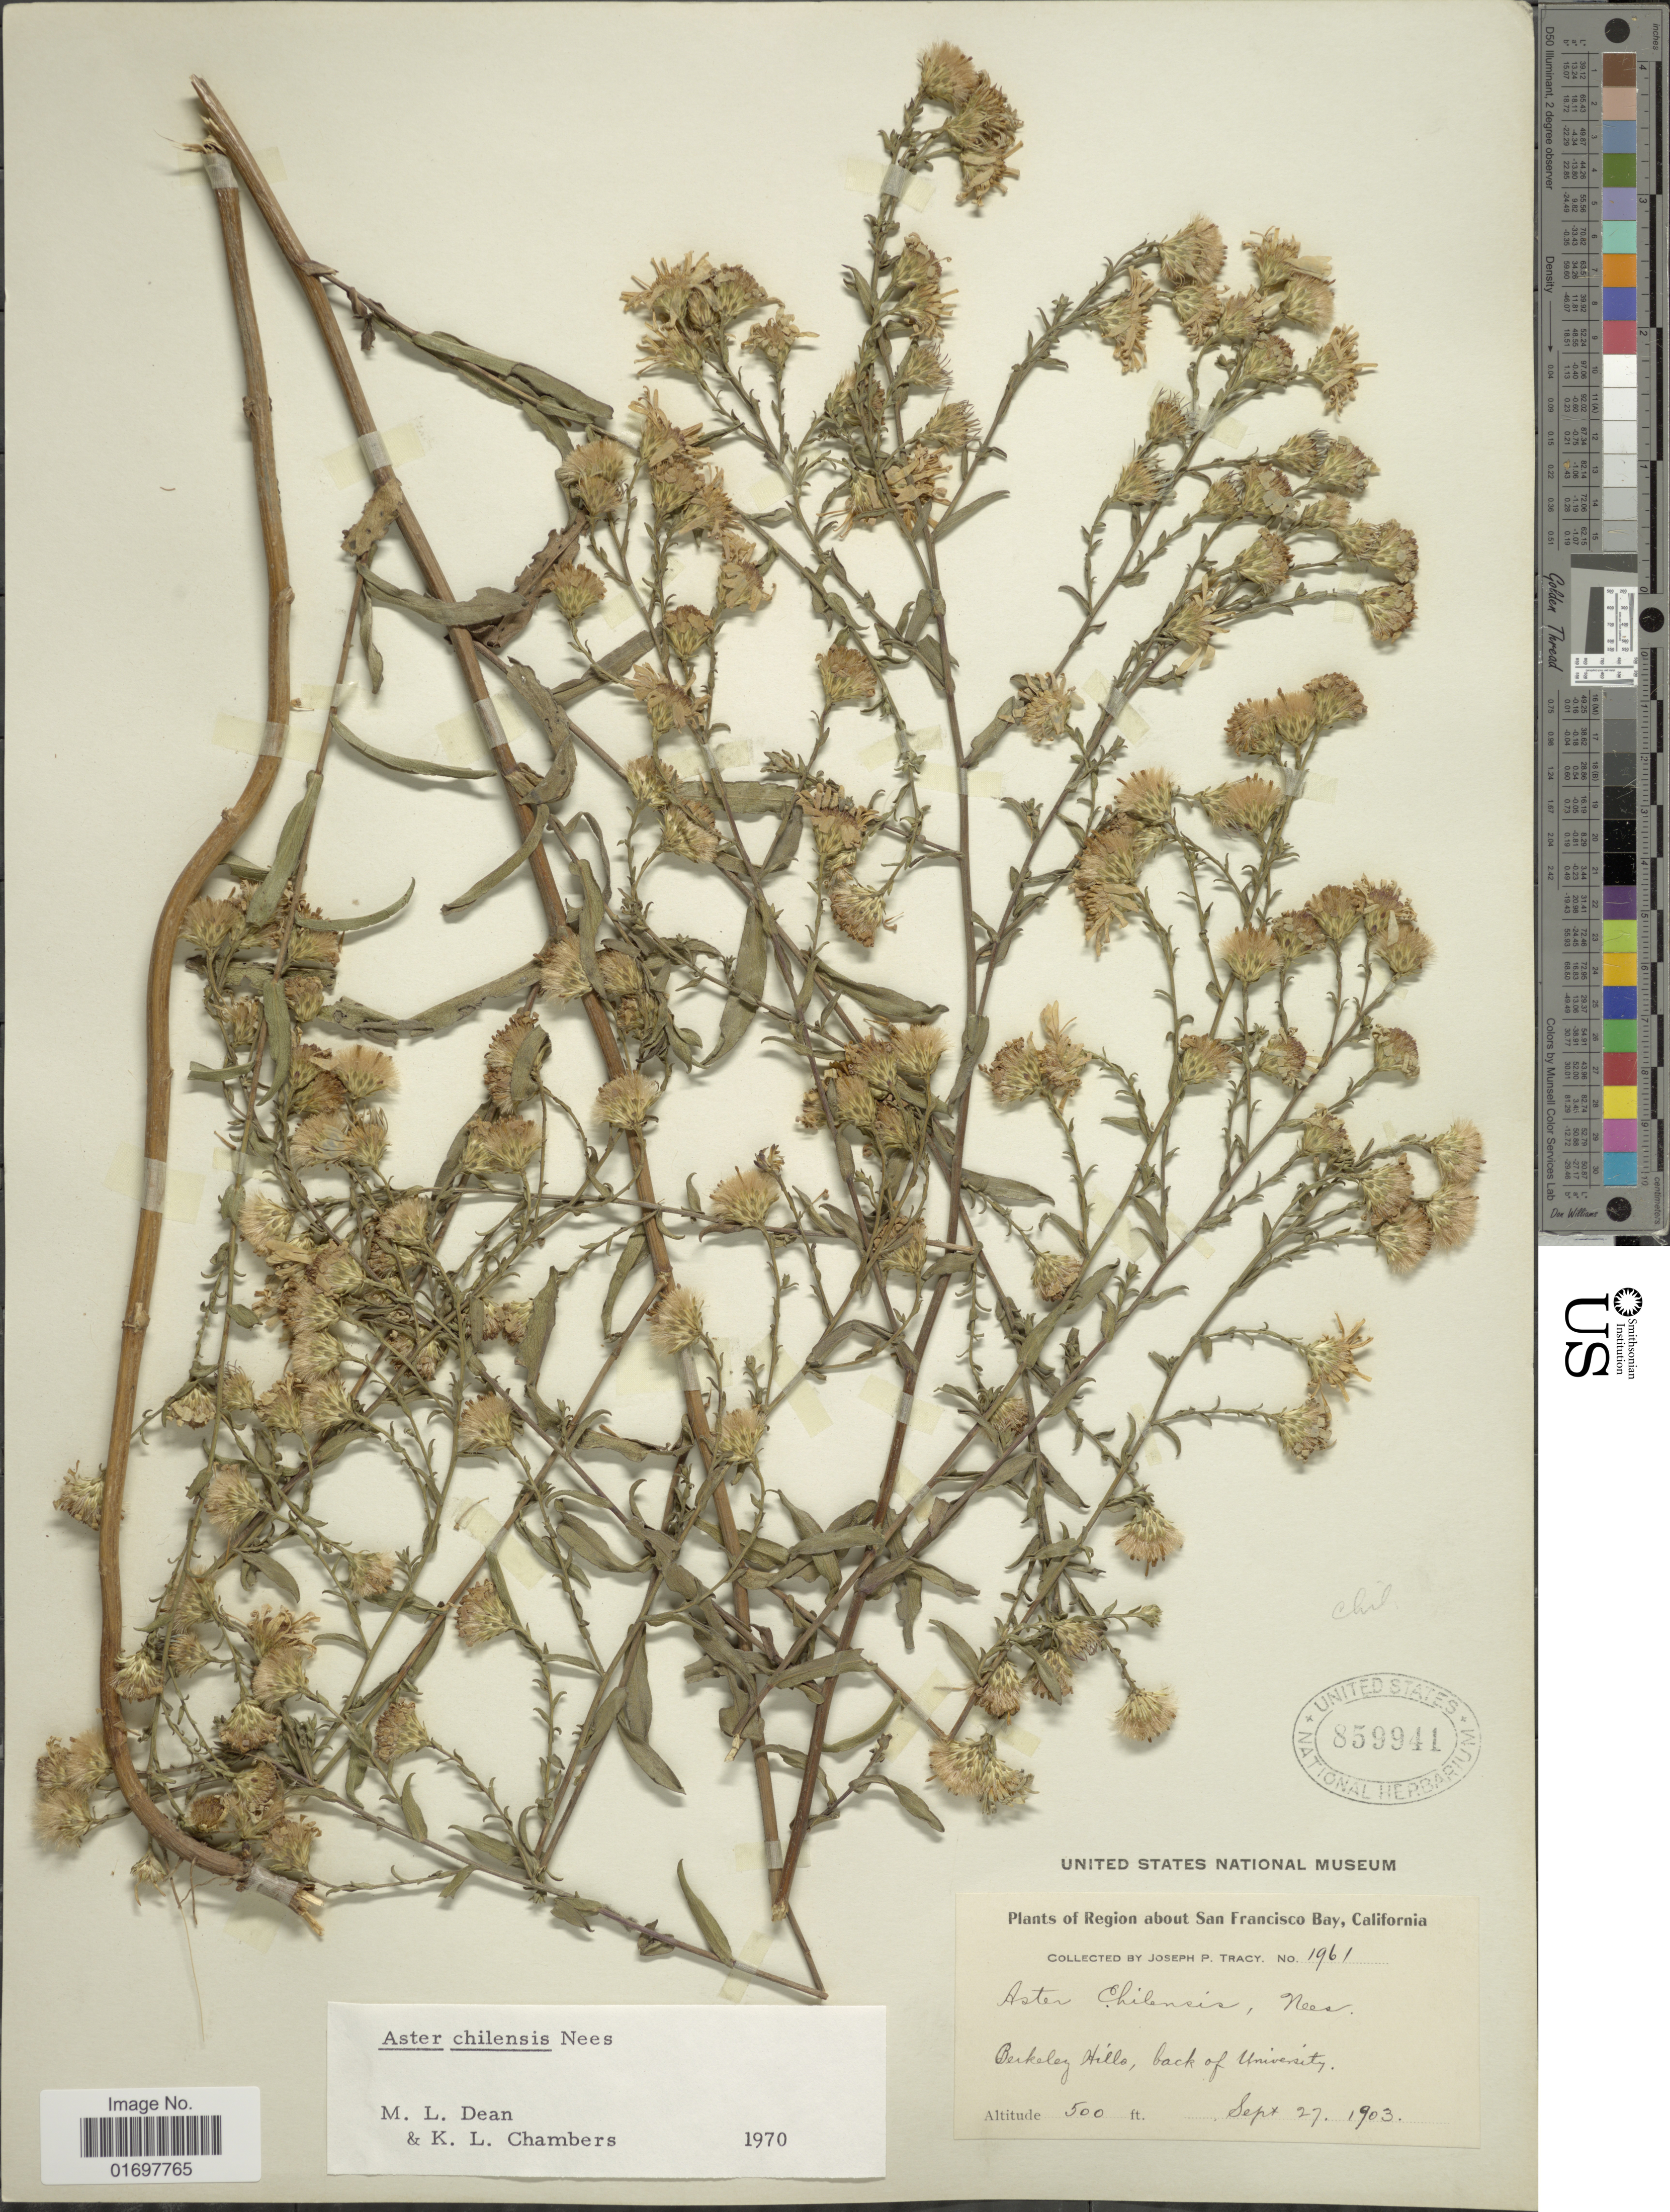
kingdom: Plantae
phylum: Tracheophyta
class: Magnoliopsida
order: Asterales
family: Asteraceae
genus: Symphyotrichum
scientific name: Symphyotrichum chilense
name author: (Nees) G.L. Nesom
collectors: J. Tracy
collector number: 1961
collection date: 1903-09-27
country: United States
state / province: California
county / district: San Francisco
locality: Region about San Francisco Bay, California. Berkeley Hills, back of University.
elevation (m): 500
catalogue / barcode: US 859941